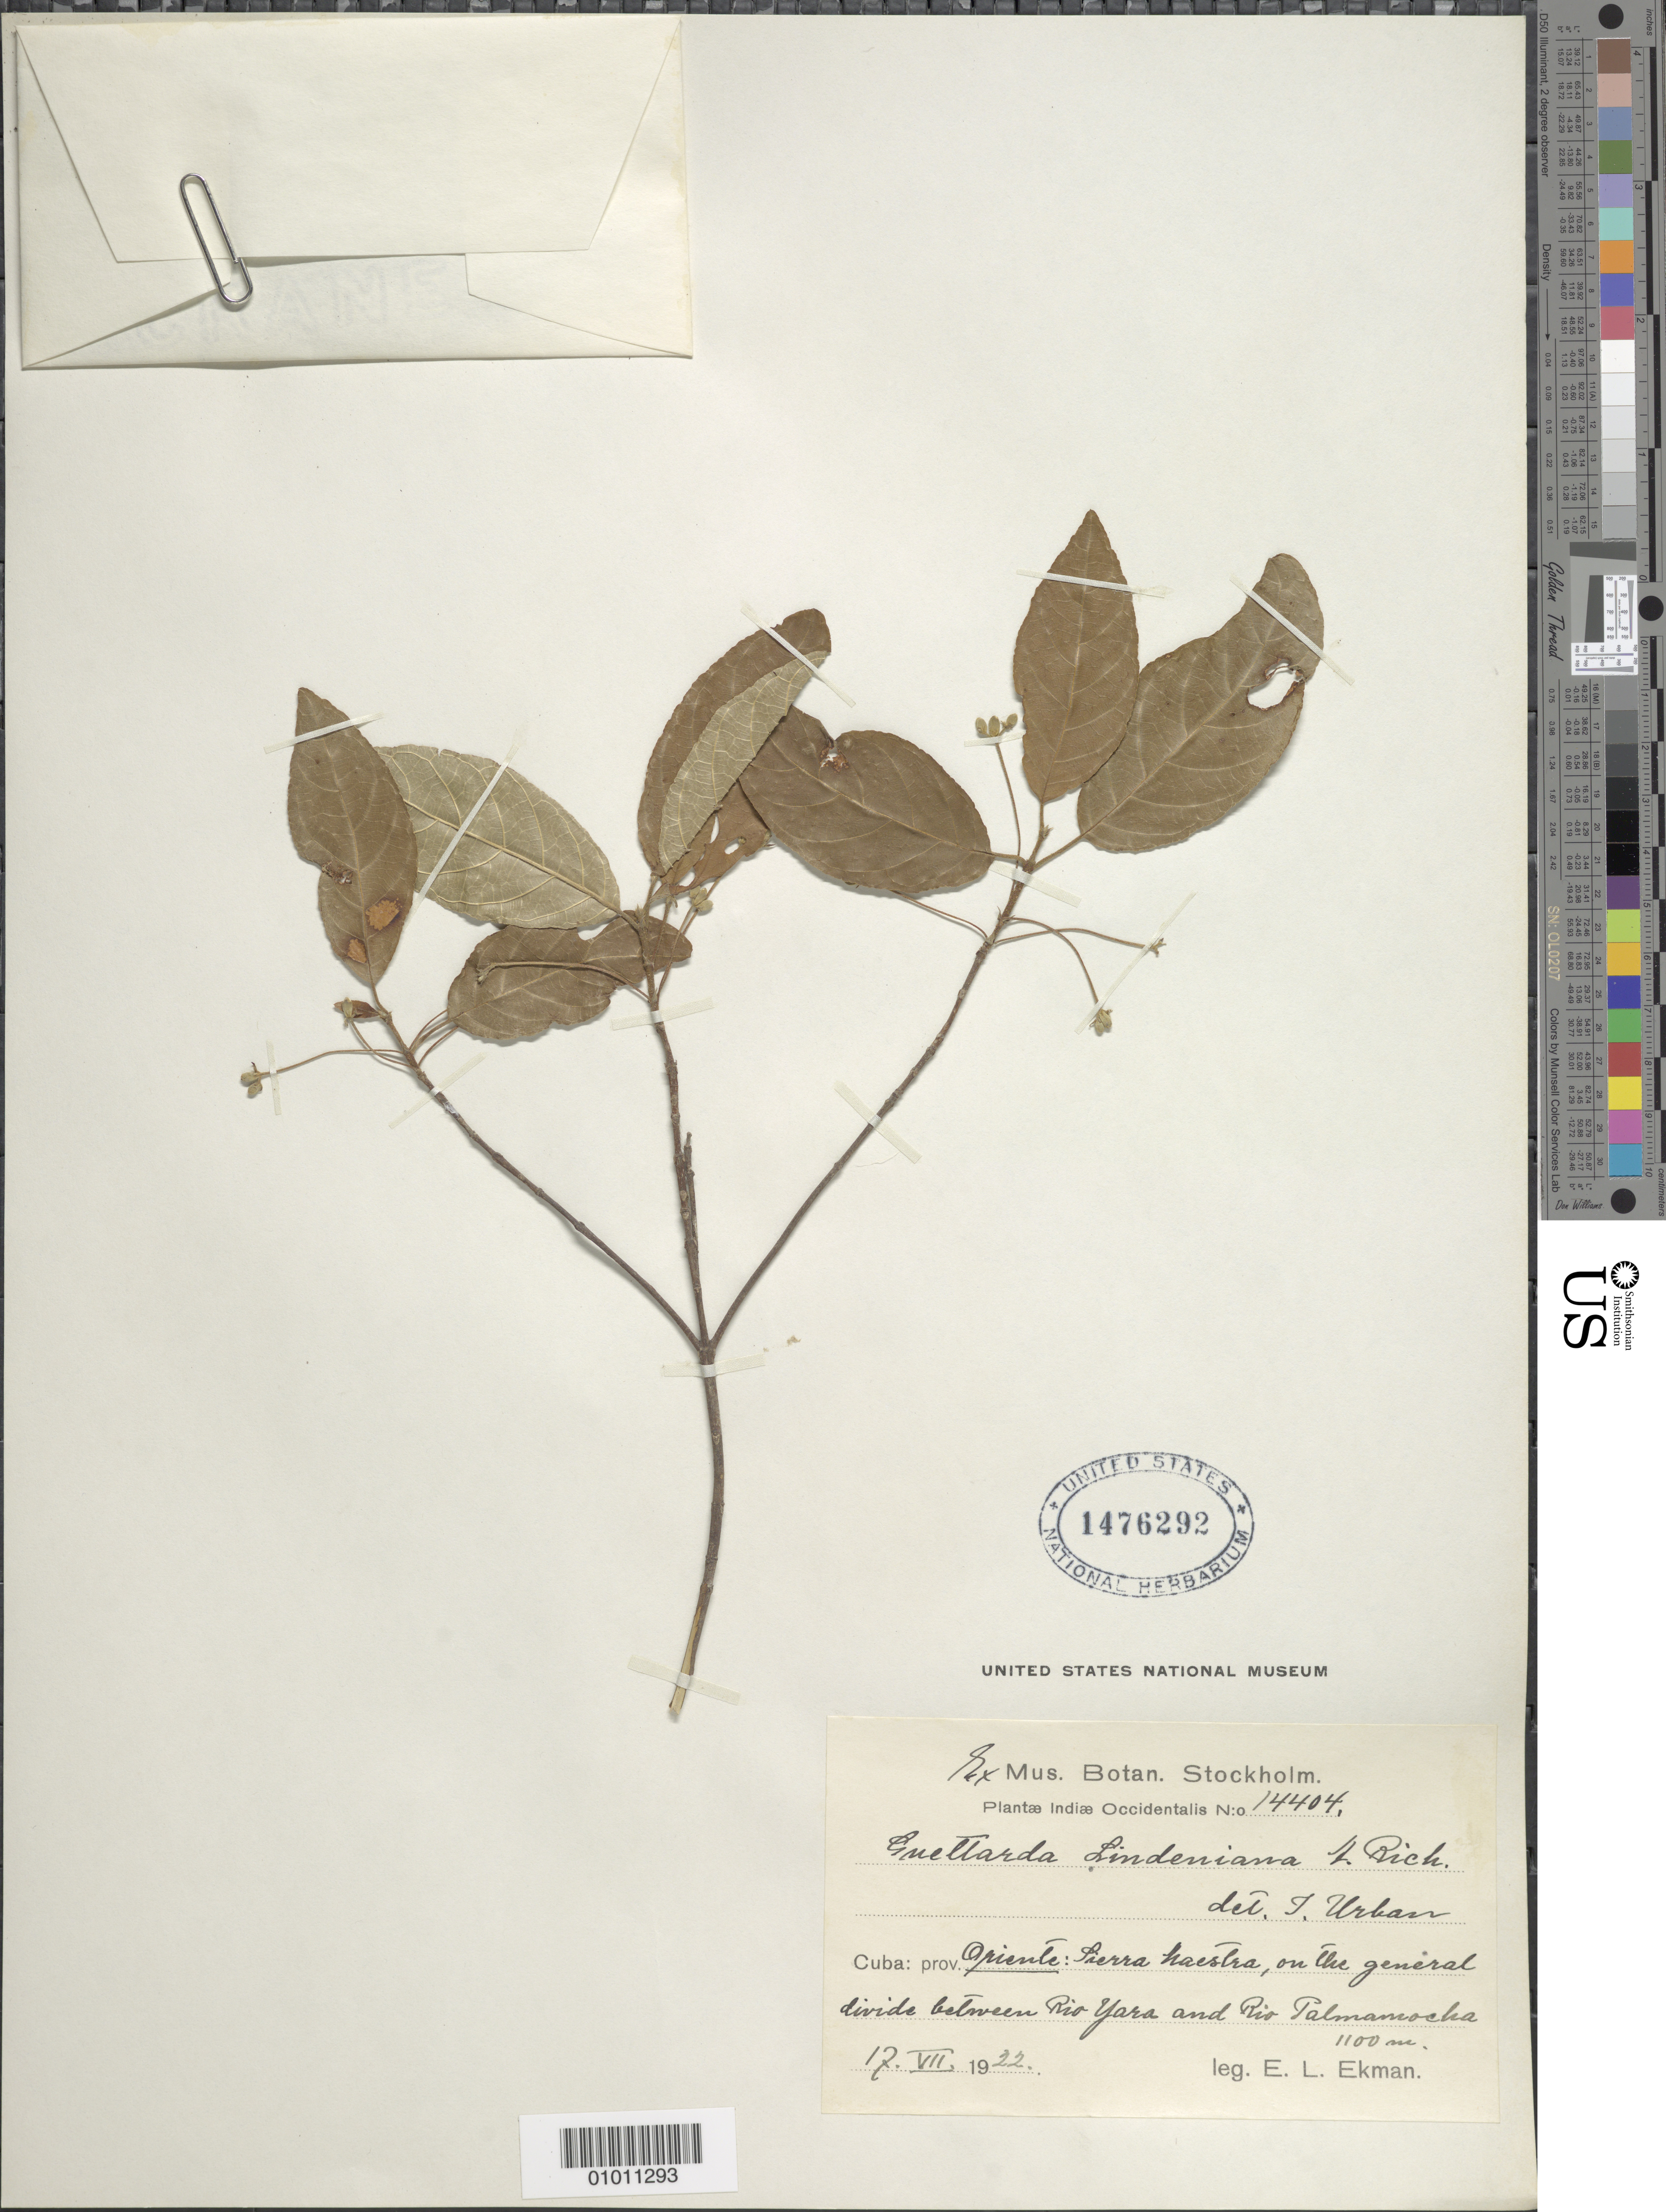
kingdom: Plantae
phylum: Tracheophyta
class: Magnoliopsida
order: Gentianales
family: Rubiaceae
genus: Guettarda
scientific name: Guettarda lindeniana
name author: A. Rich.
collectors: E. L. Ekman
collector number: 14404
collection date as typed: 17 Jul 1922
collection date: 1922-07-17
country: Cuba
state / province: Oriente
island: Cuba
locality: Sierra Maestra, on the general divide between Rio Yara and Rio Talmamocha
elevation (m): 1100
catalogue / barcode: US 1476292